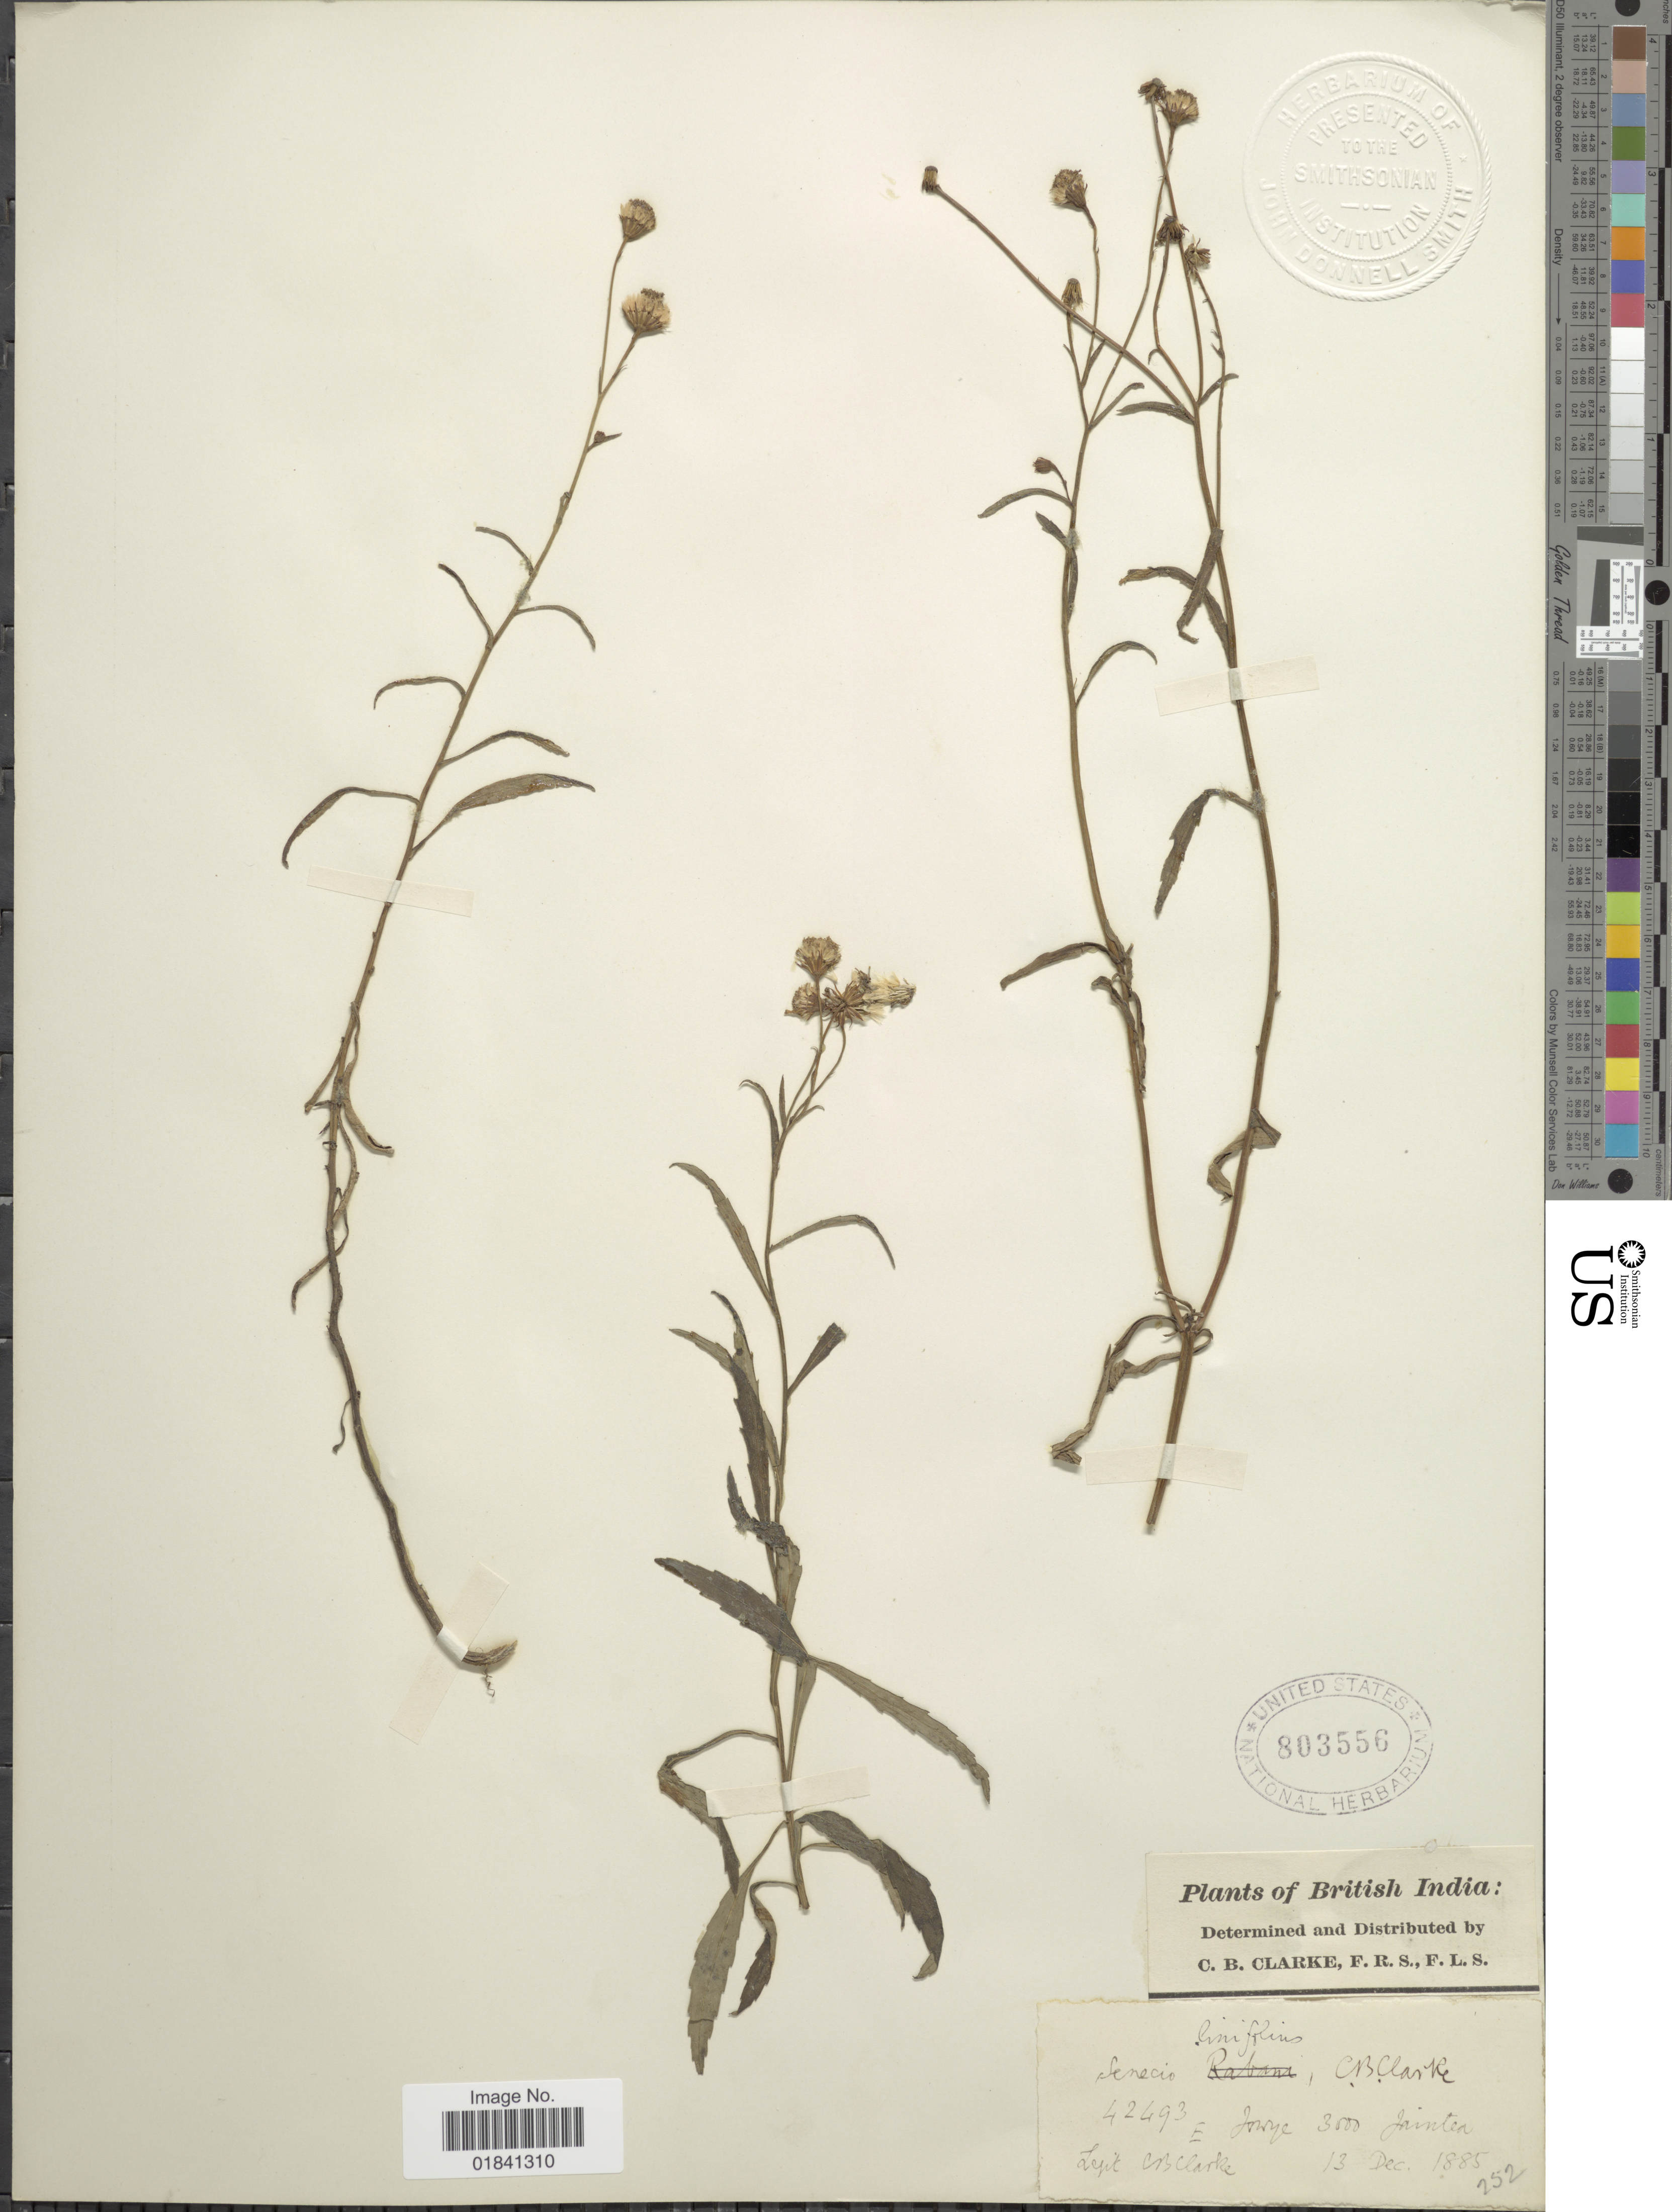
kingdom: Plantae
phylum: Tracheophyta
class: Magnoliopsida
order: Asterales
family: Asteraceae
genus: Senecio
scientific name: Senecio linifolius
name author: (DC.) C.B. Clarke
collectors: C. B. Clarke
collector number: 42493E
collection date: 1885-12-13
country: India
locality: British India, E Jowye, Jaintea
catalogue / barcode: US 803556